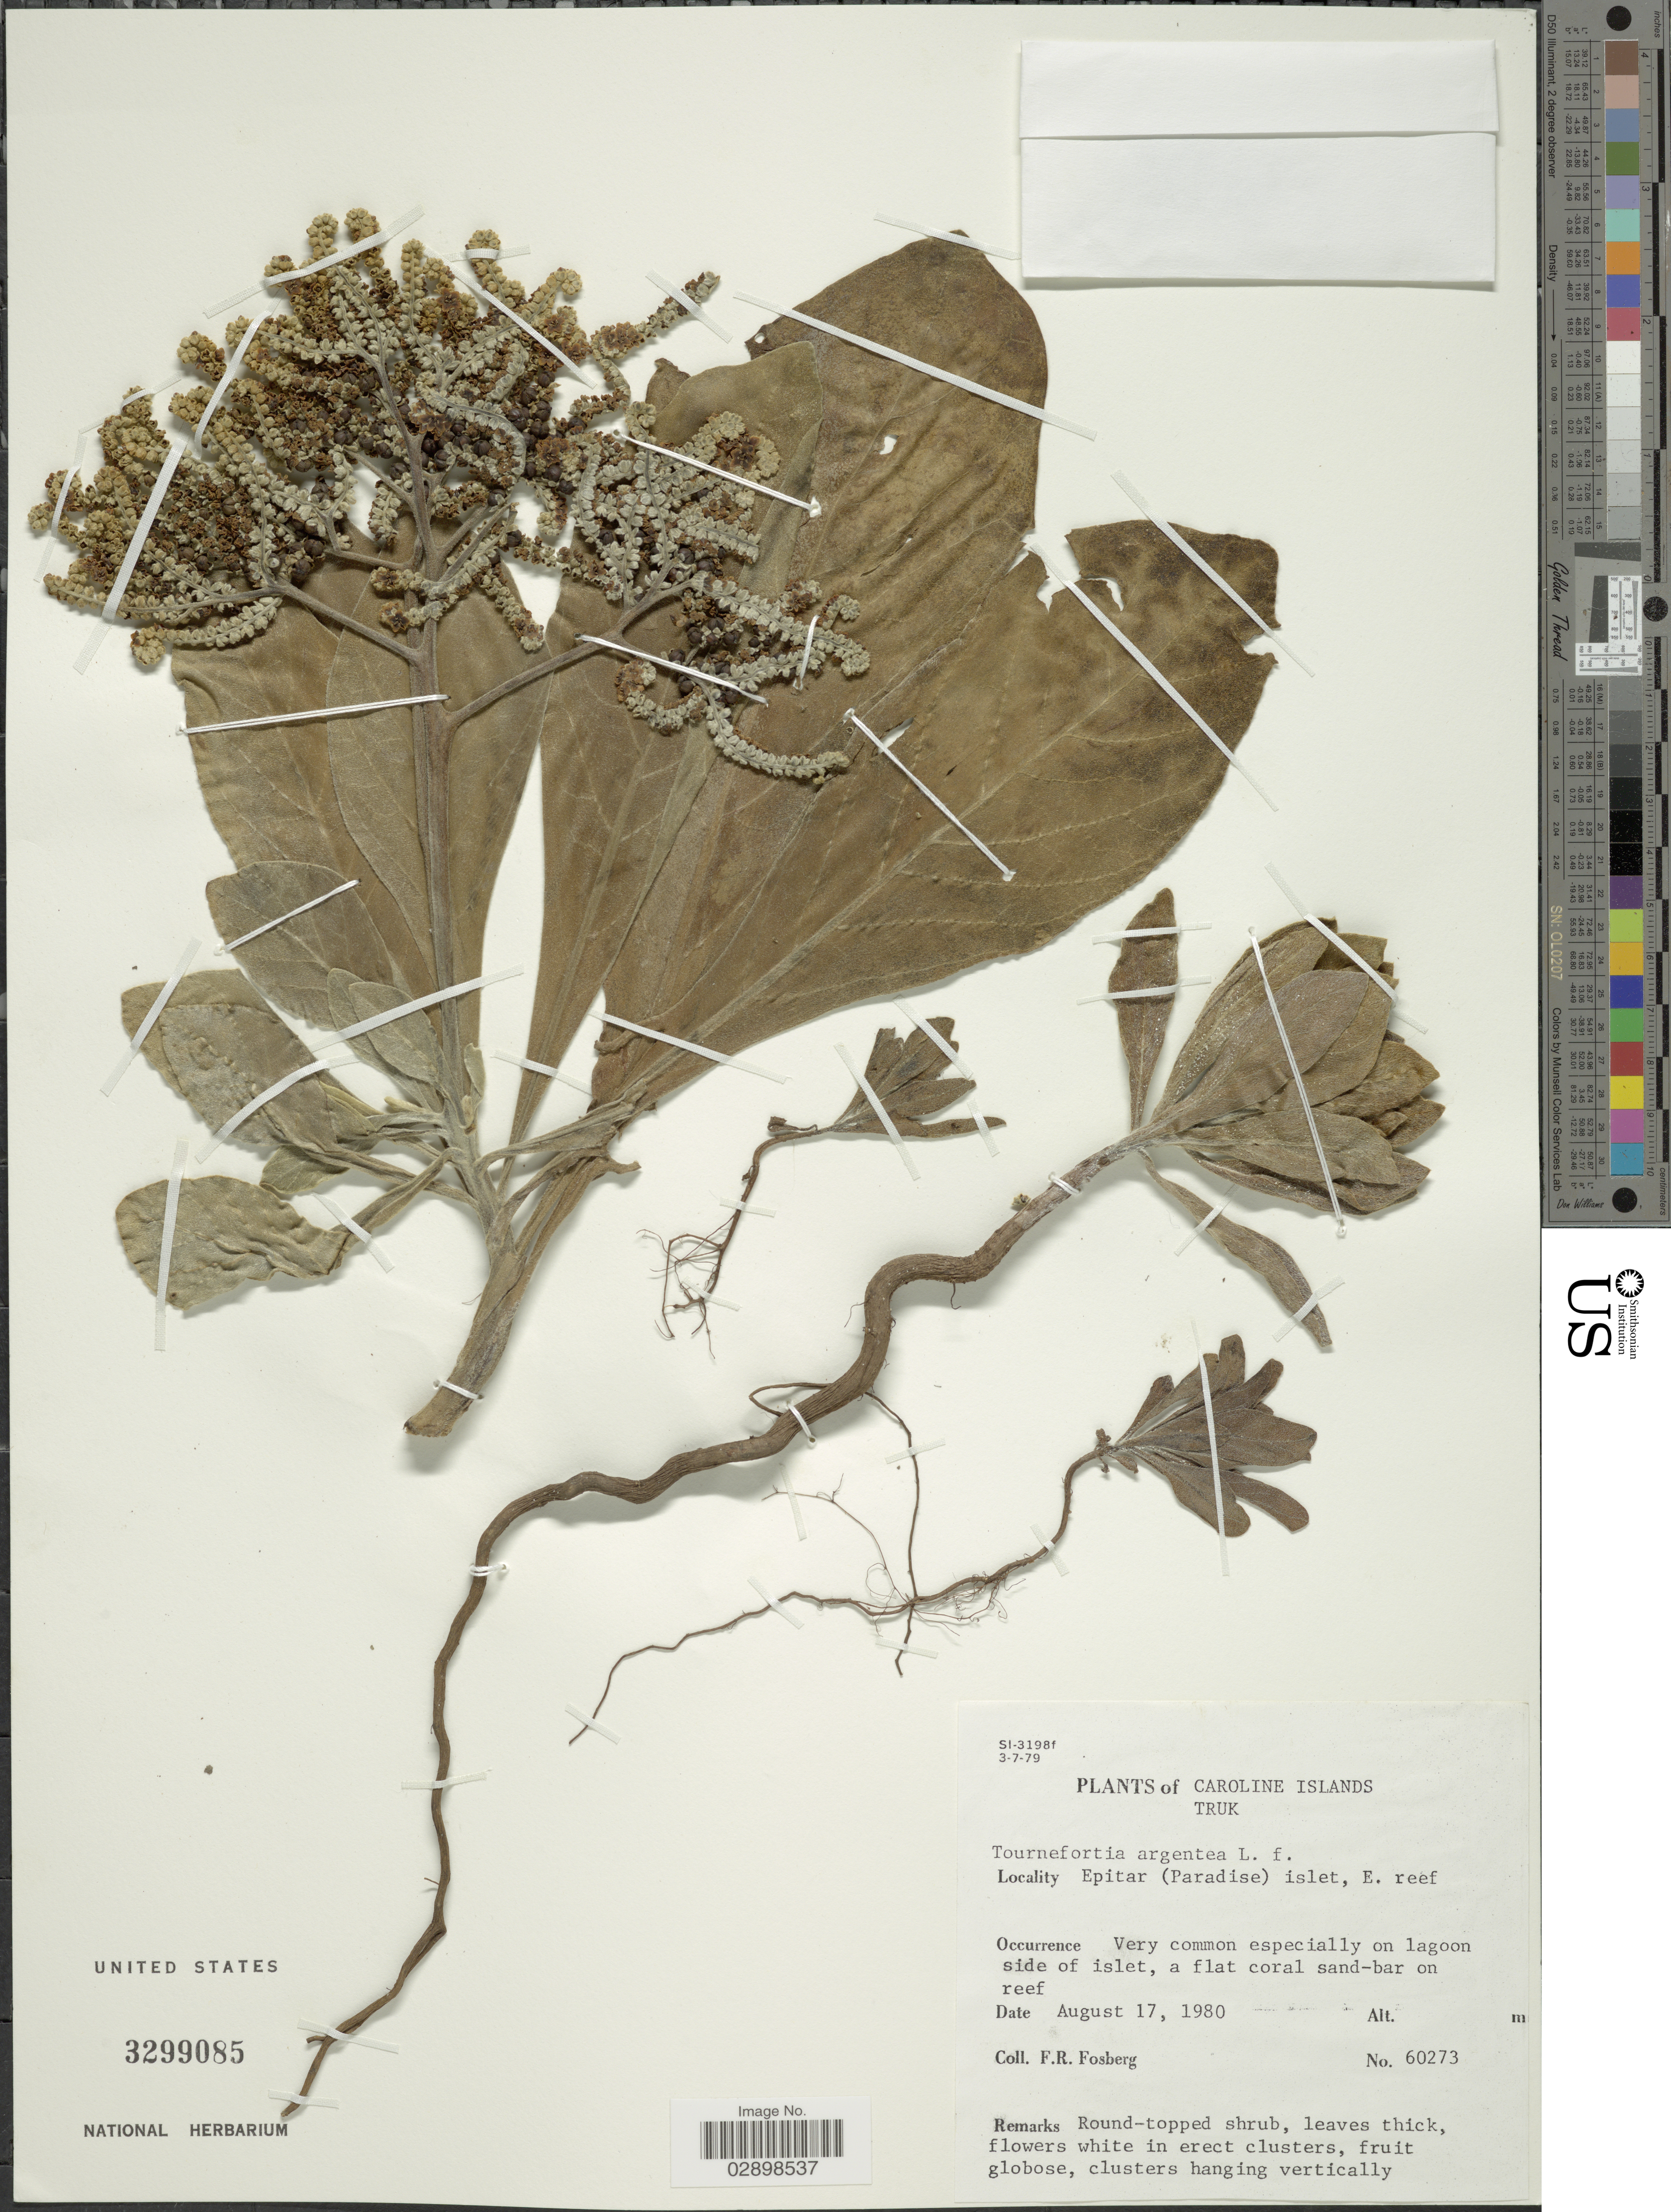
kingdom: Plantae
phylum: Tracheophyta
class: Magnoliopsida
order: Boraginales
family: Heliotropiaceae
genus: Heliotropium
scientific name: Heliotropium arboreum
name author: (Blanco) Mabberley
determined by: Wagner, W. L., (BOT), Smithsonian Institution - National Museum of Natural History (UNITED STATES)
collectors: F. R. Fosberg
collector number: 60273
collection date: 1980-08-17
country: Micronesia, Federated States of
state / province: Truk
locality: Caroline Islands. Truk. Epitar (Paradise) islet, E. reef.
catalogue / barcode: US 3299085